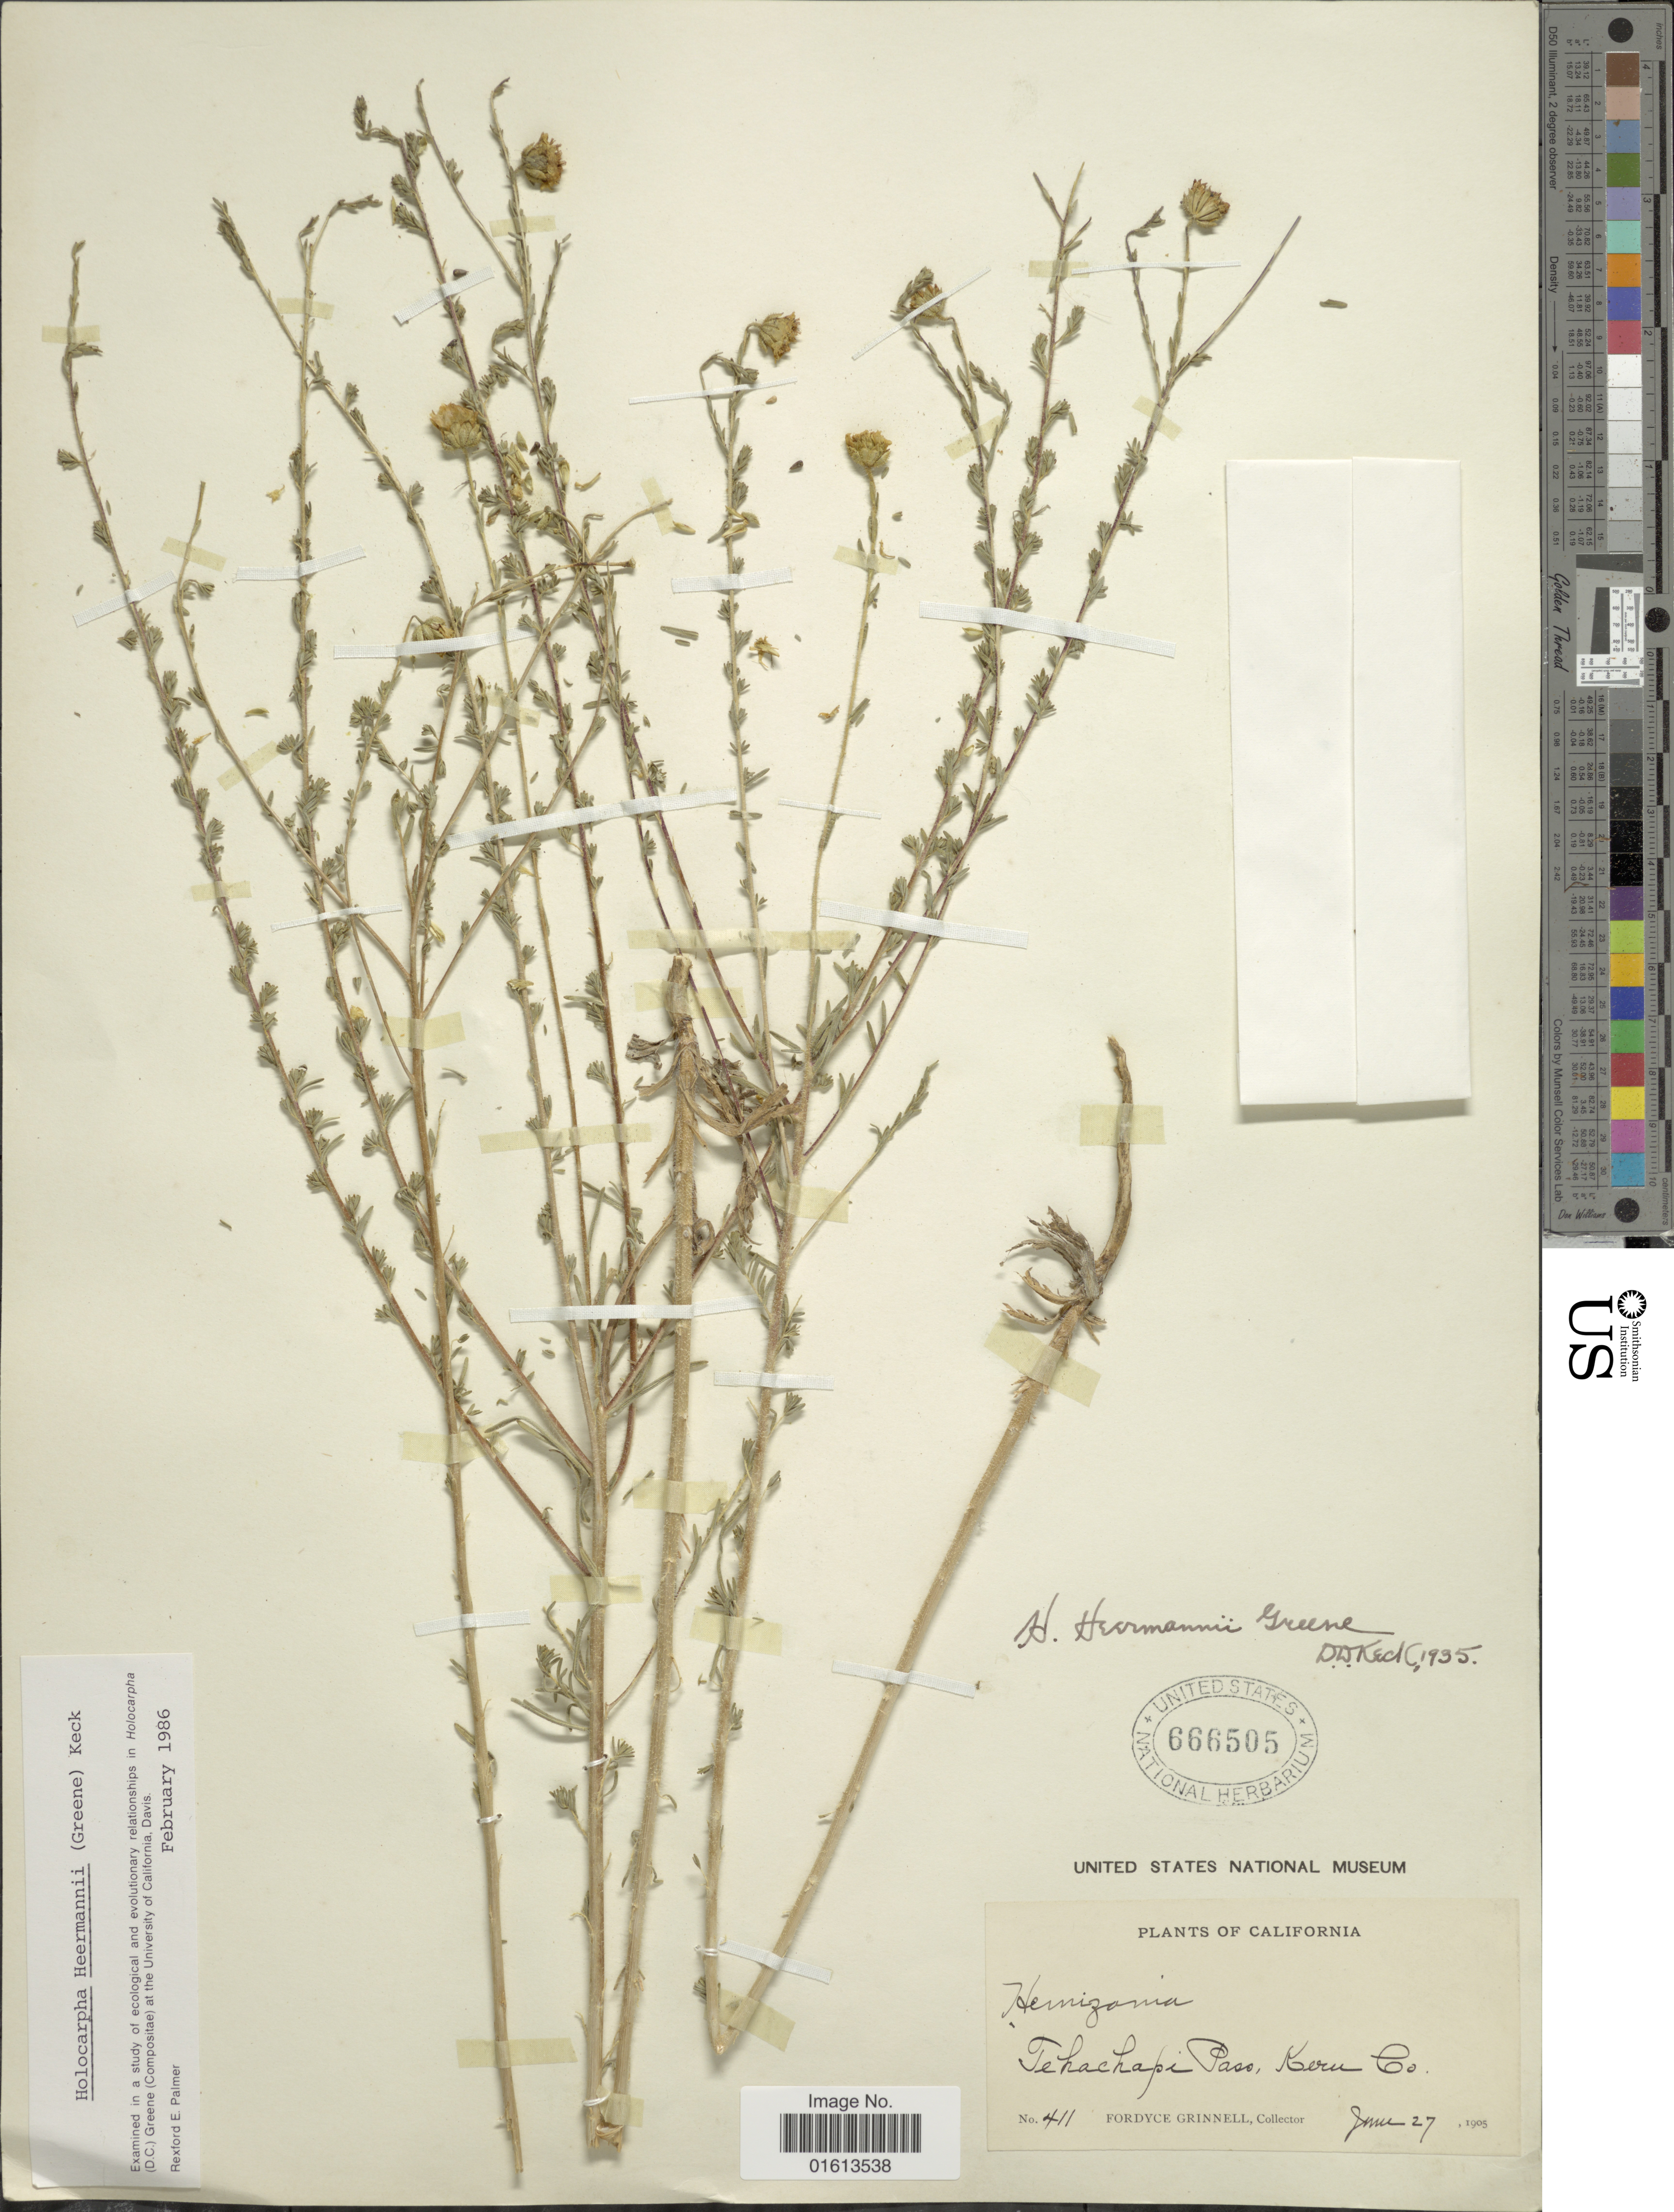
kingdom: Plantae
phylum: Tracheophyta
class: Magnoliopsida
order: Asterales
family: Asteraceae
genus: Holocarpha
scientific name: Holocarpha heermannii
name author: (Greene) D.D. Keck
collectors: F. Grinnell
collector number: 411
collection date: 1905-06-27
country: United States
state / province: California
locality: Tehachapi Pass, Keru Co.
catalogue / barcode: US 666505